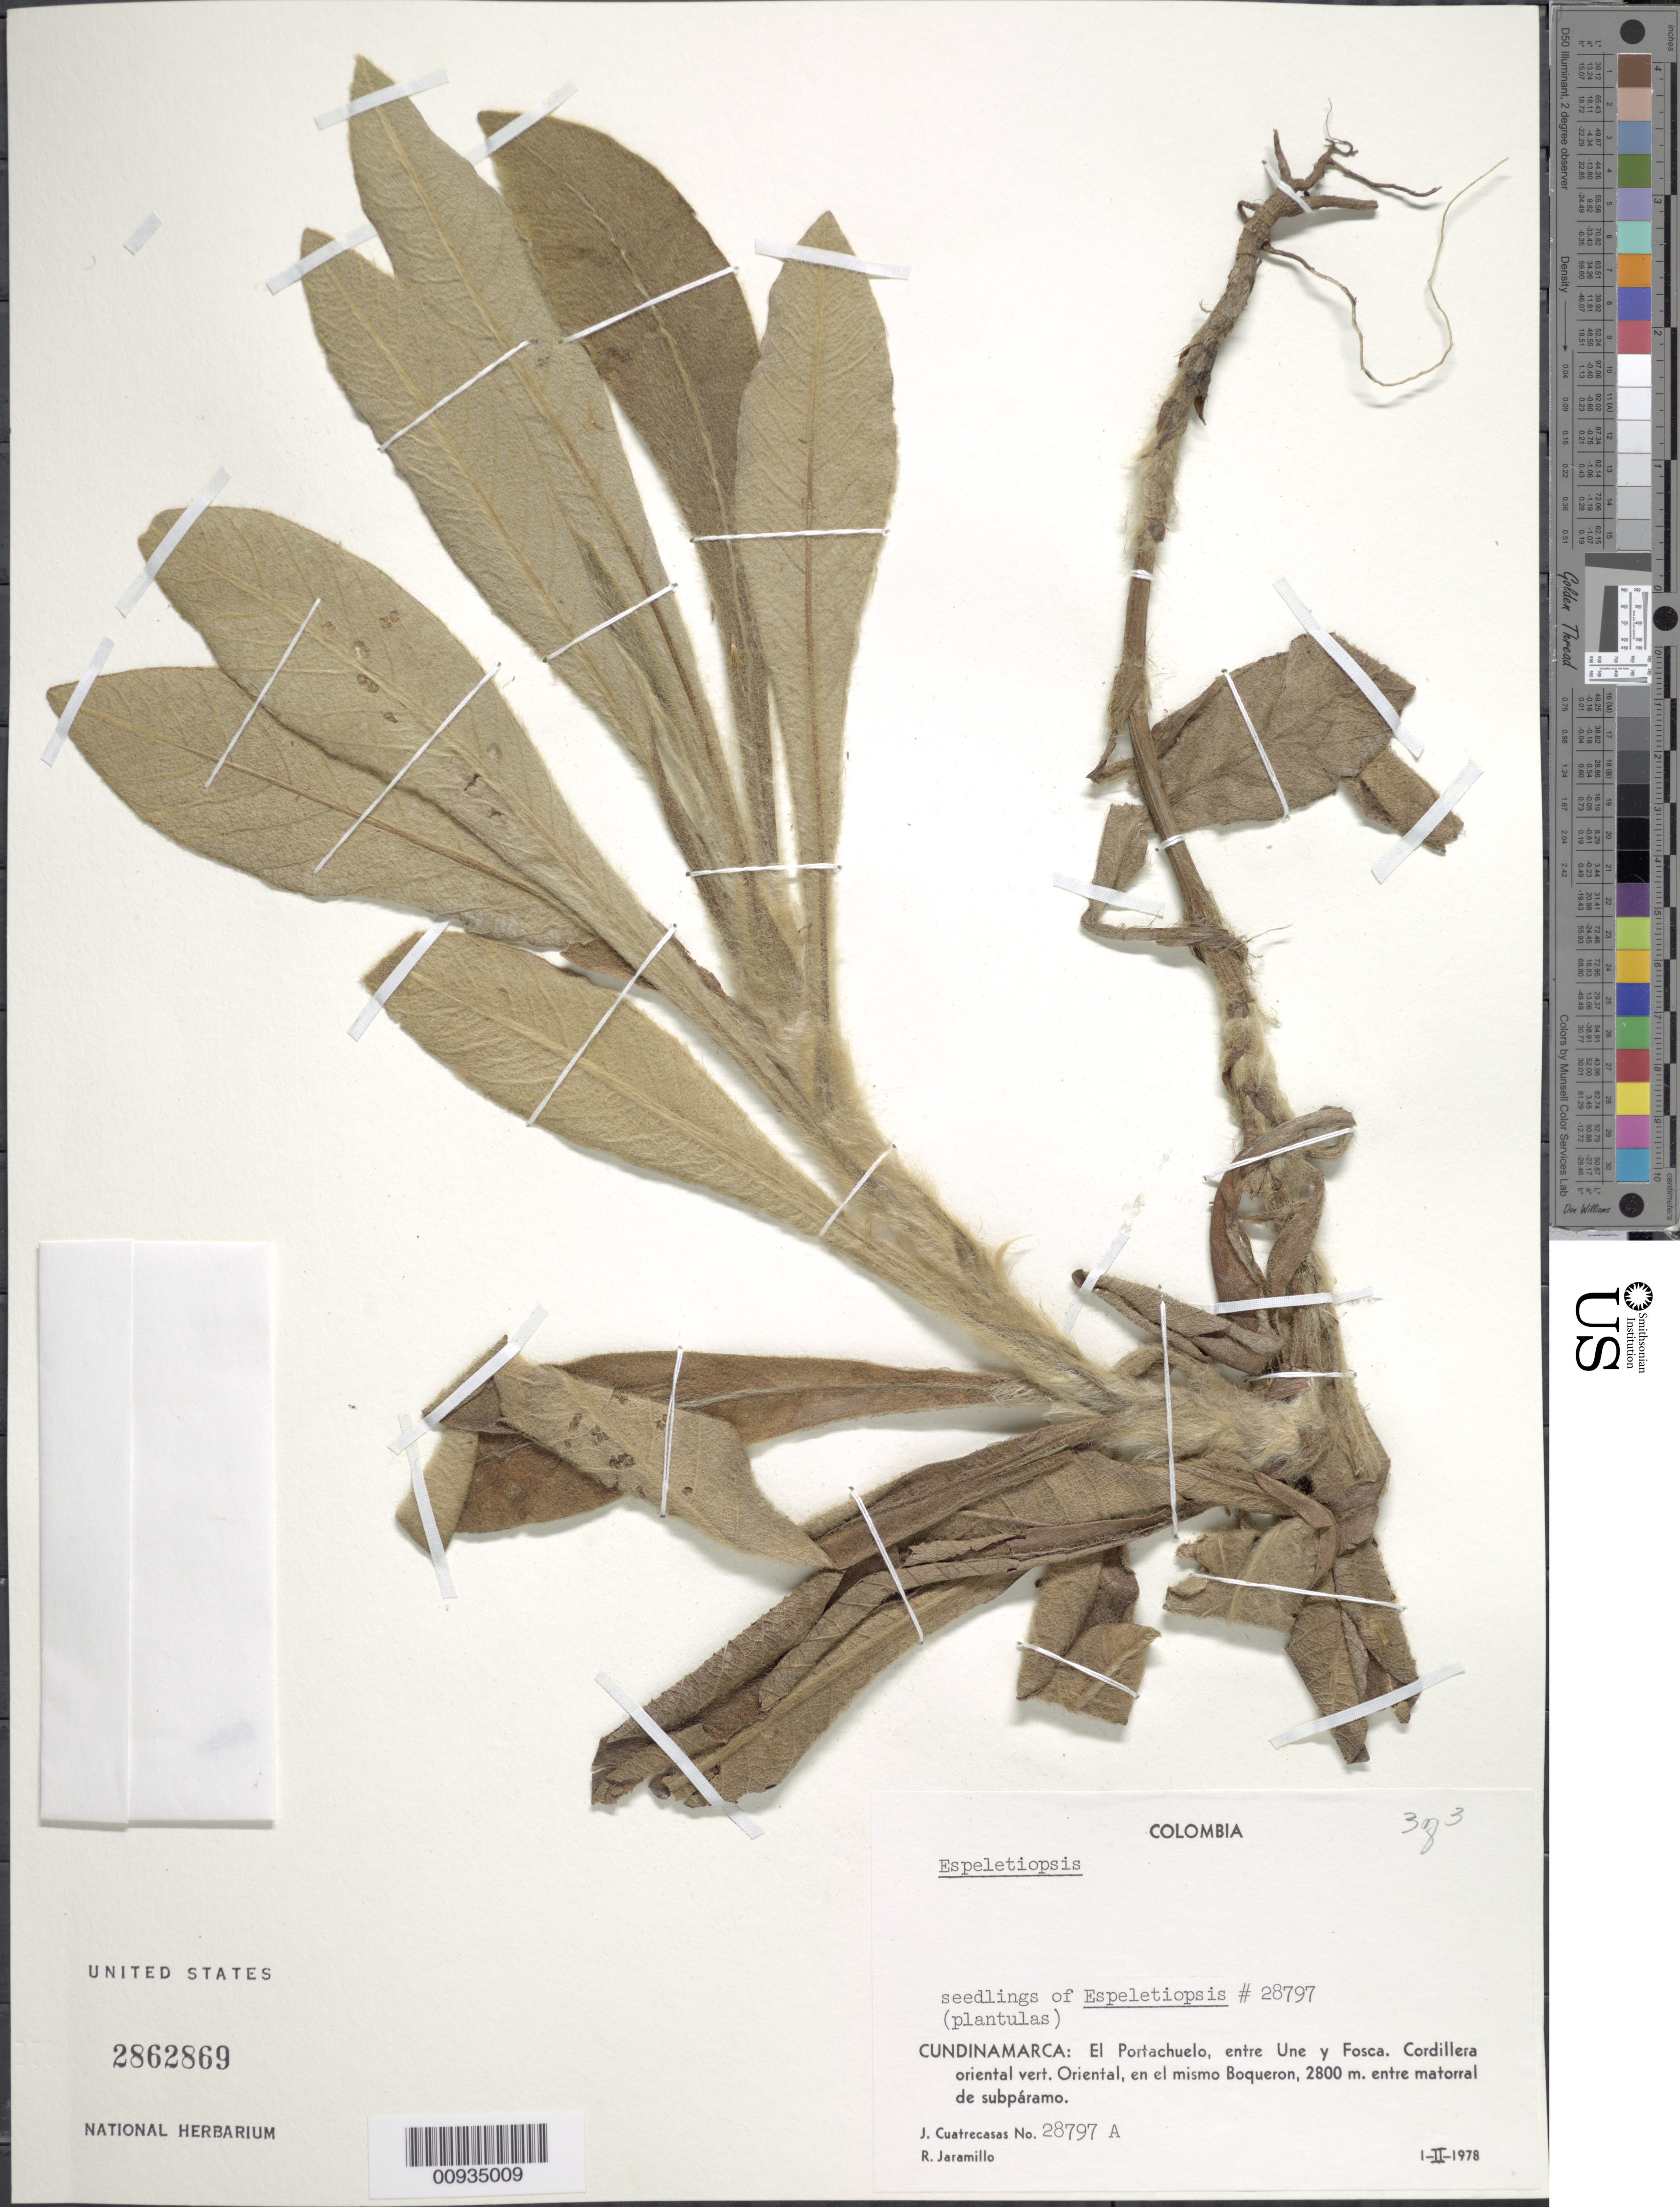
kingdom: Plantae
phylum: Tracheophyta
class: Magnoliopsida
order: Asterales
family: Asteraceae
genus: Espeletiopsis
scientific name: Espeletiopsis sp.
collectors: J. Cuatrecasas & R. Jaramillo M.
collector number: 28797A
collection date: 1978-02-01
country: Colombia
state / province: Cundinamarca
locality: El Portachuelo, entre Une y Fosca, Cordillera Oriental vert. Oriental, en el mismo Boqueron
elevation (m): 2800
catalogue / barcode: US 2862869